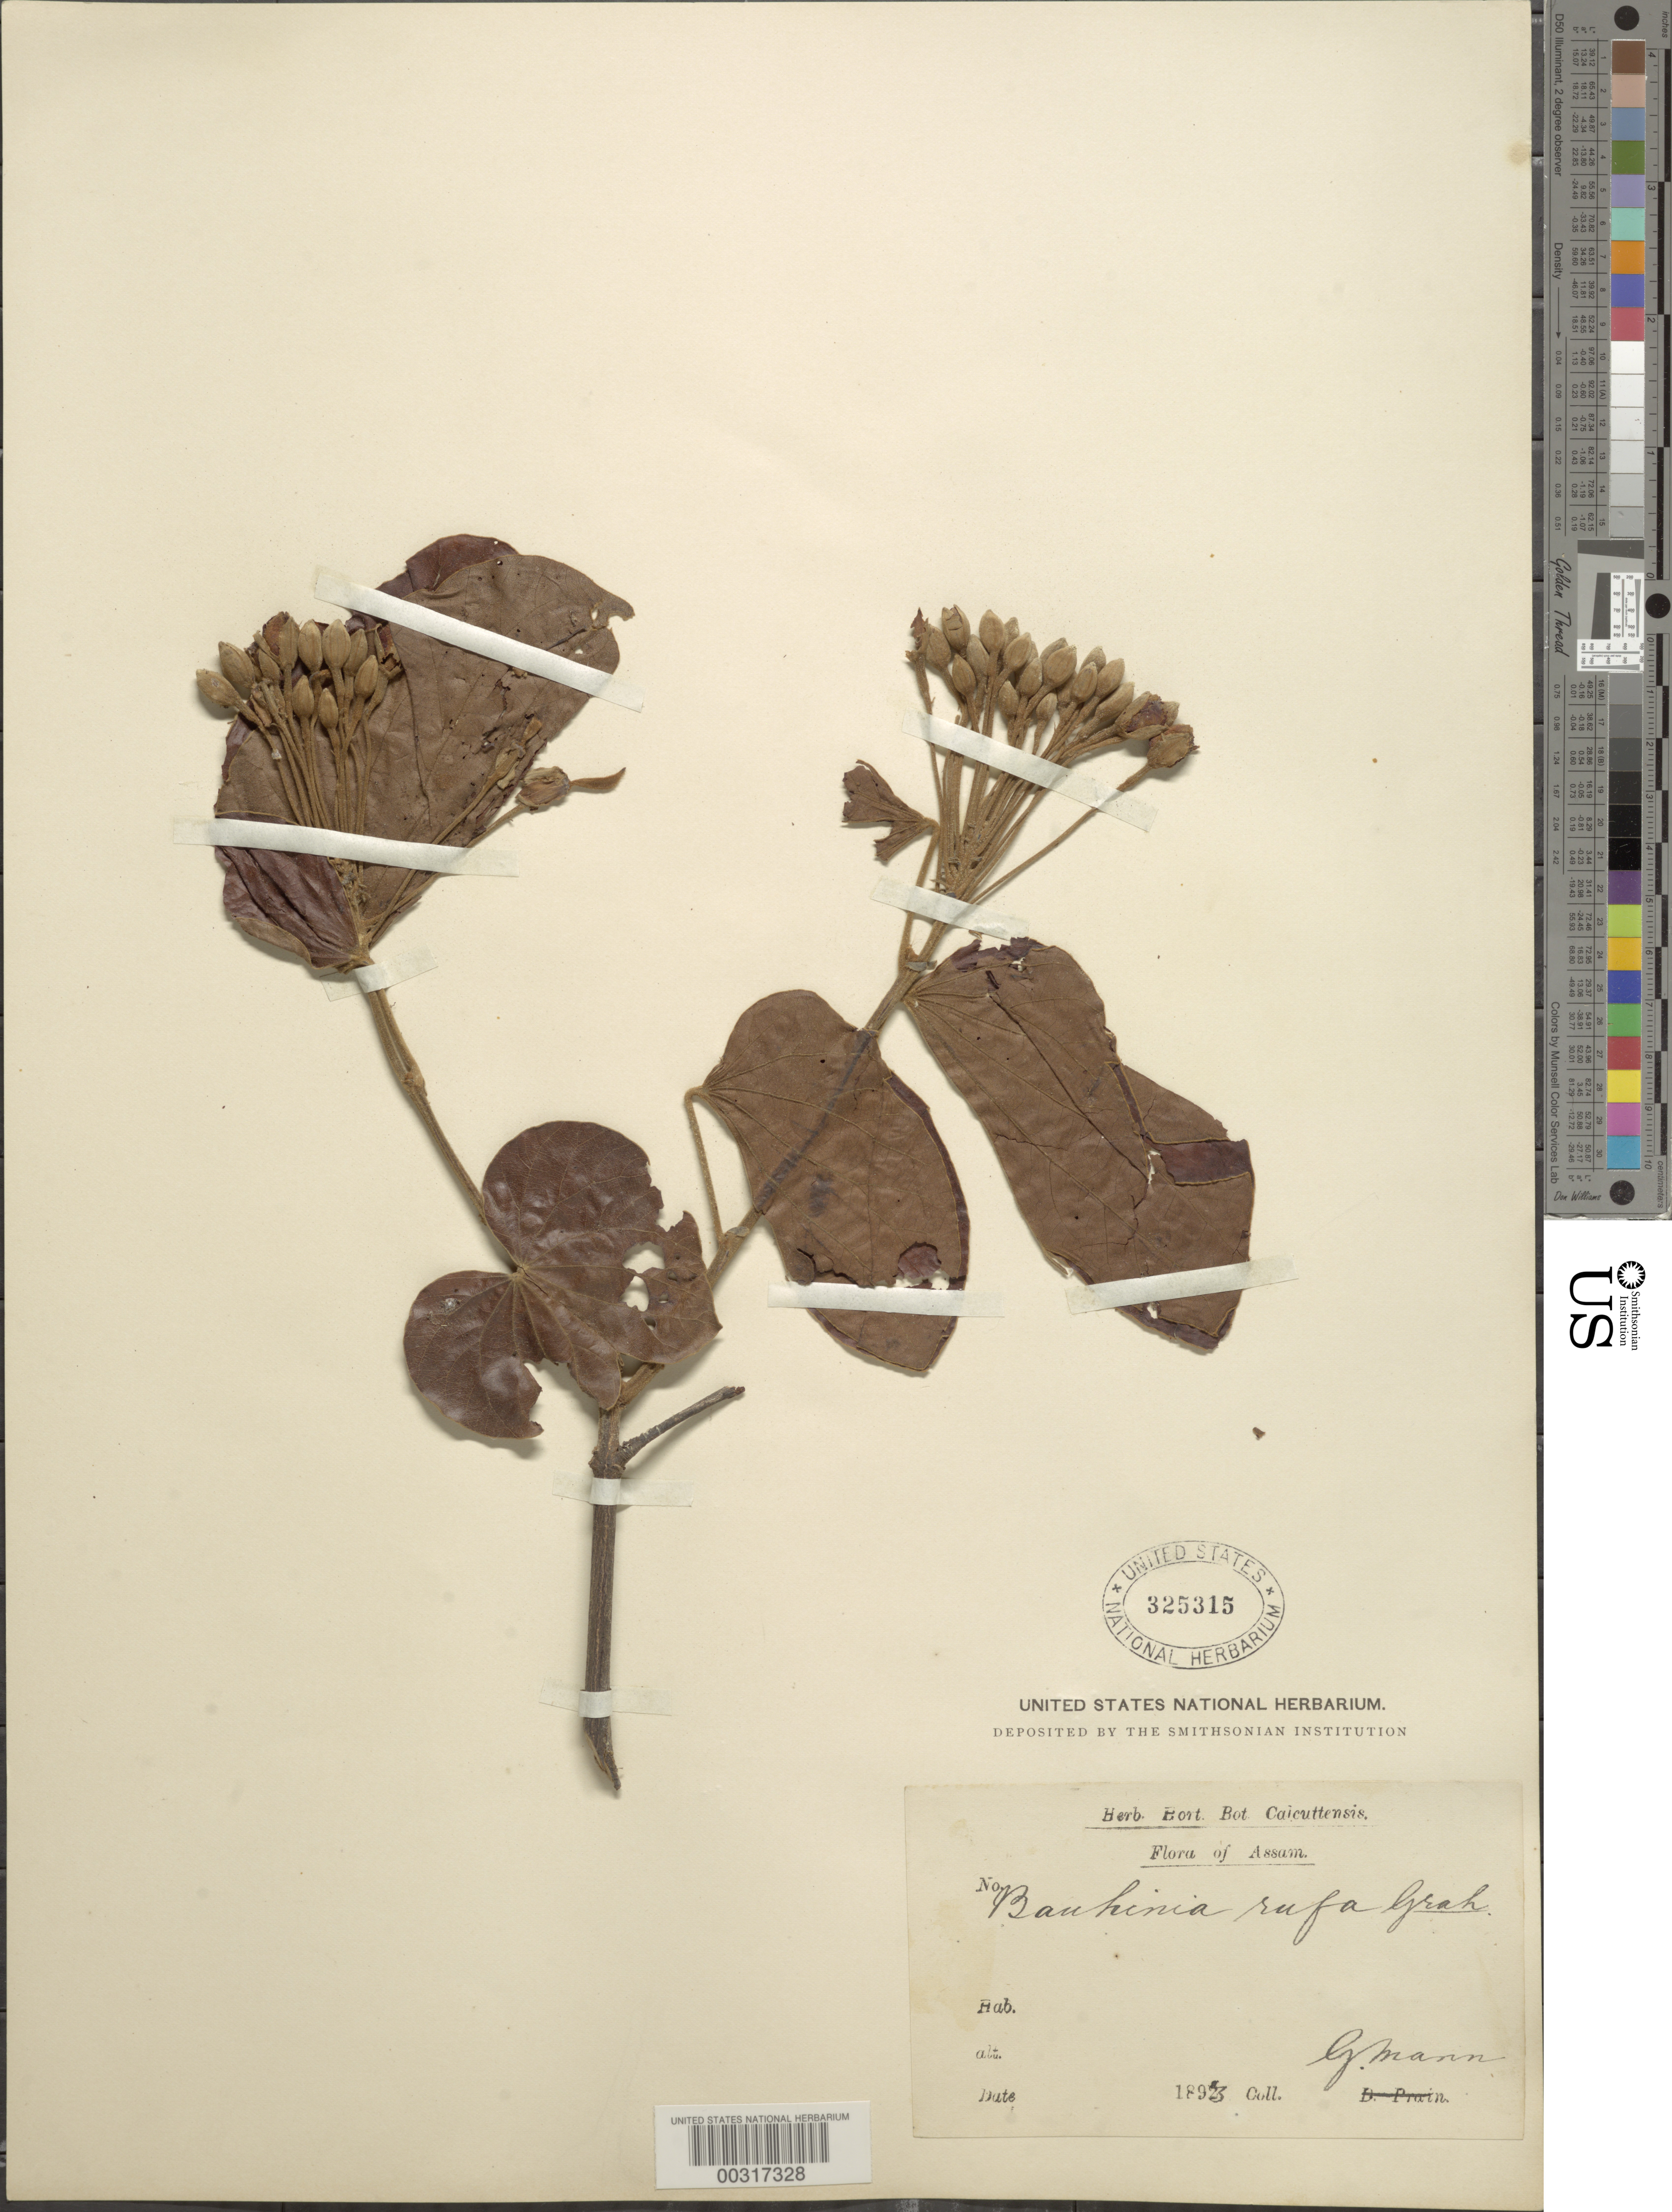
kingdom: Plantae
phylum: Tracheophyta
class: Magnoliopsida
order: Fabales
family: Fabaceae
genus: Bauhinia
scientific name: Bauhinia rufa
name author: (Bong.) Steud.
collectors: G. Mann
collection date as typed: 1893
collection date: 1893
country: India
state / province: Assam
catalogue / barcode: US 325315